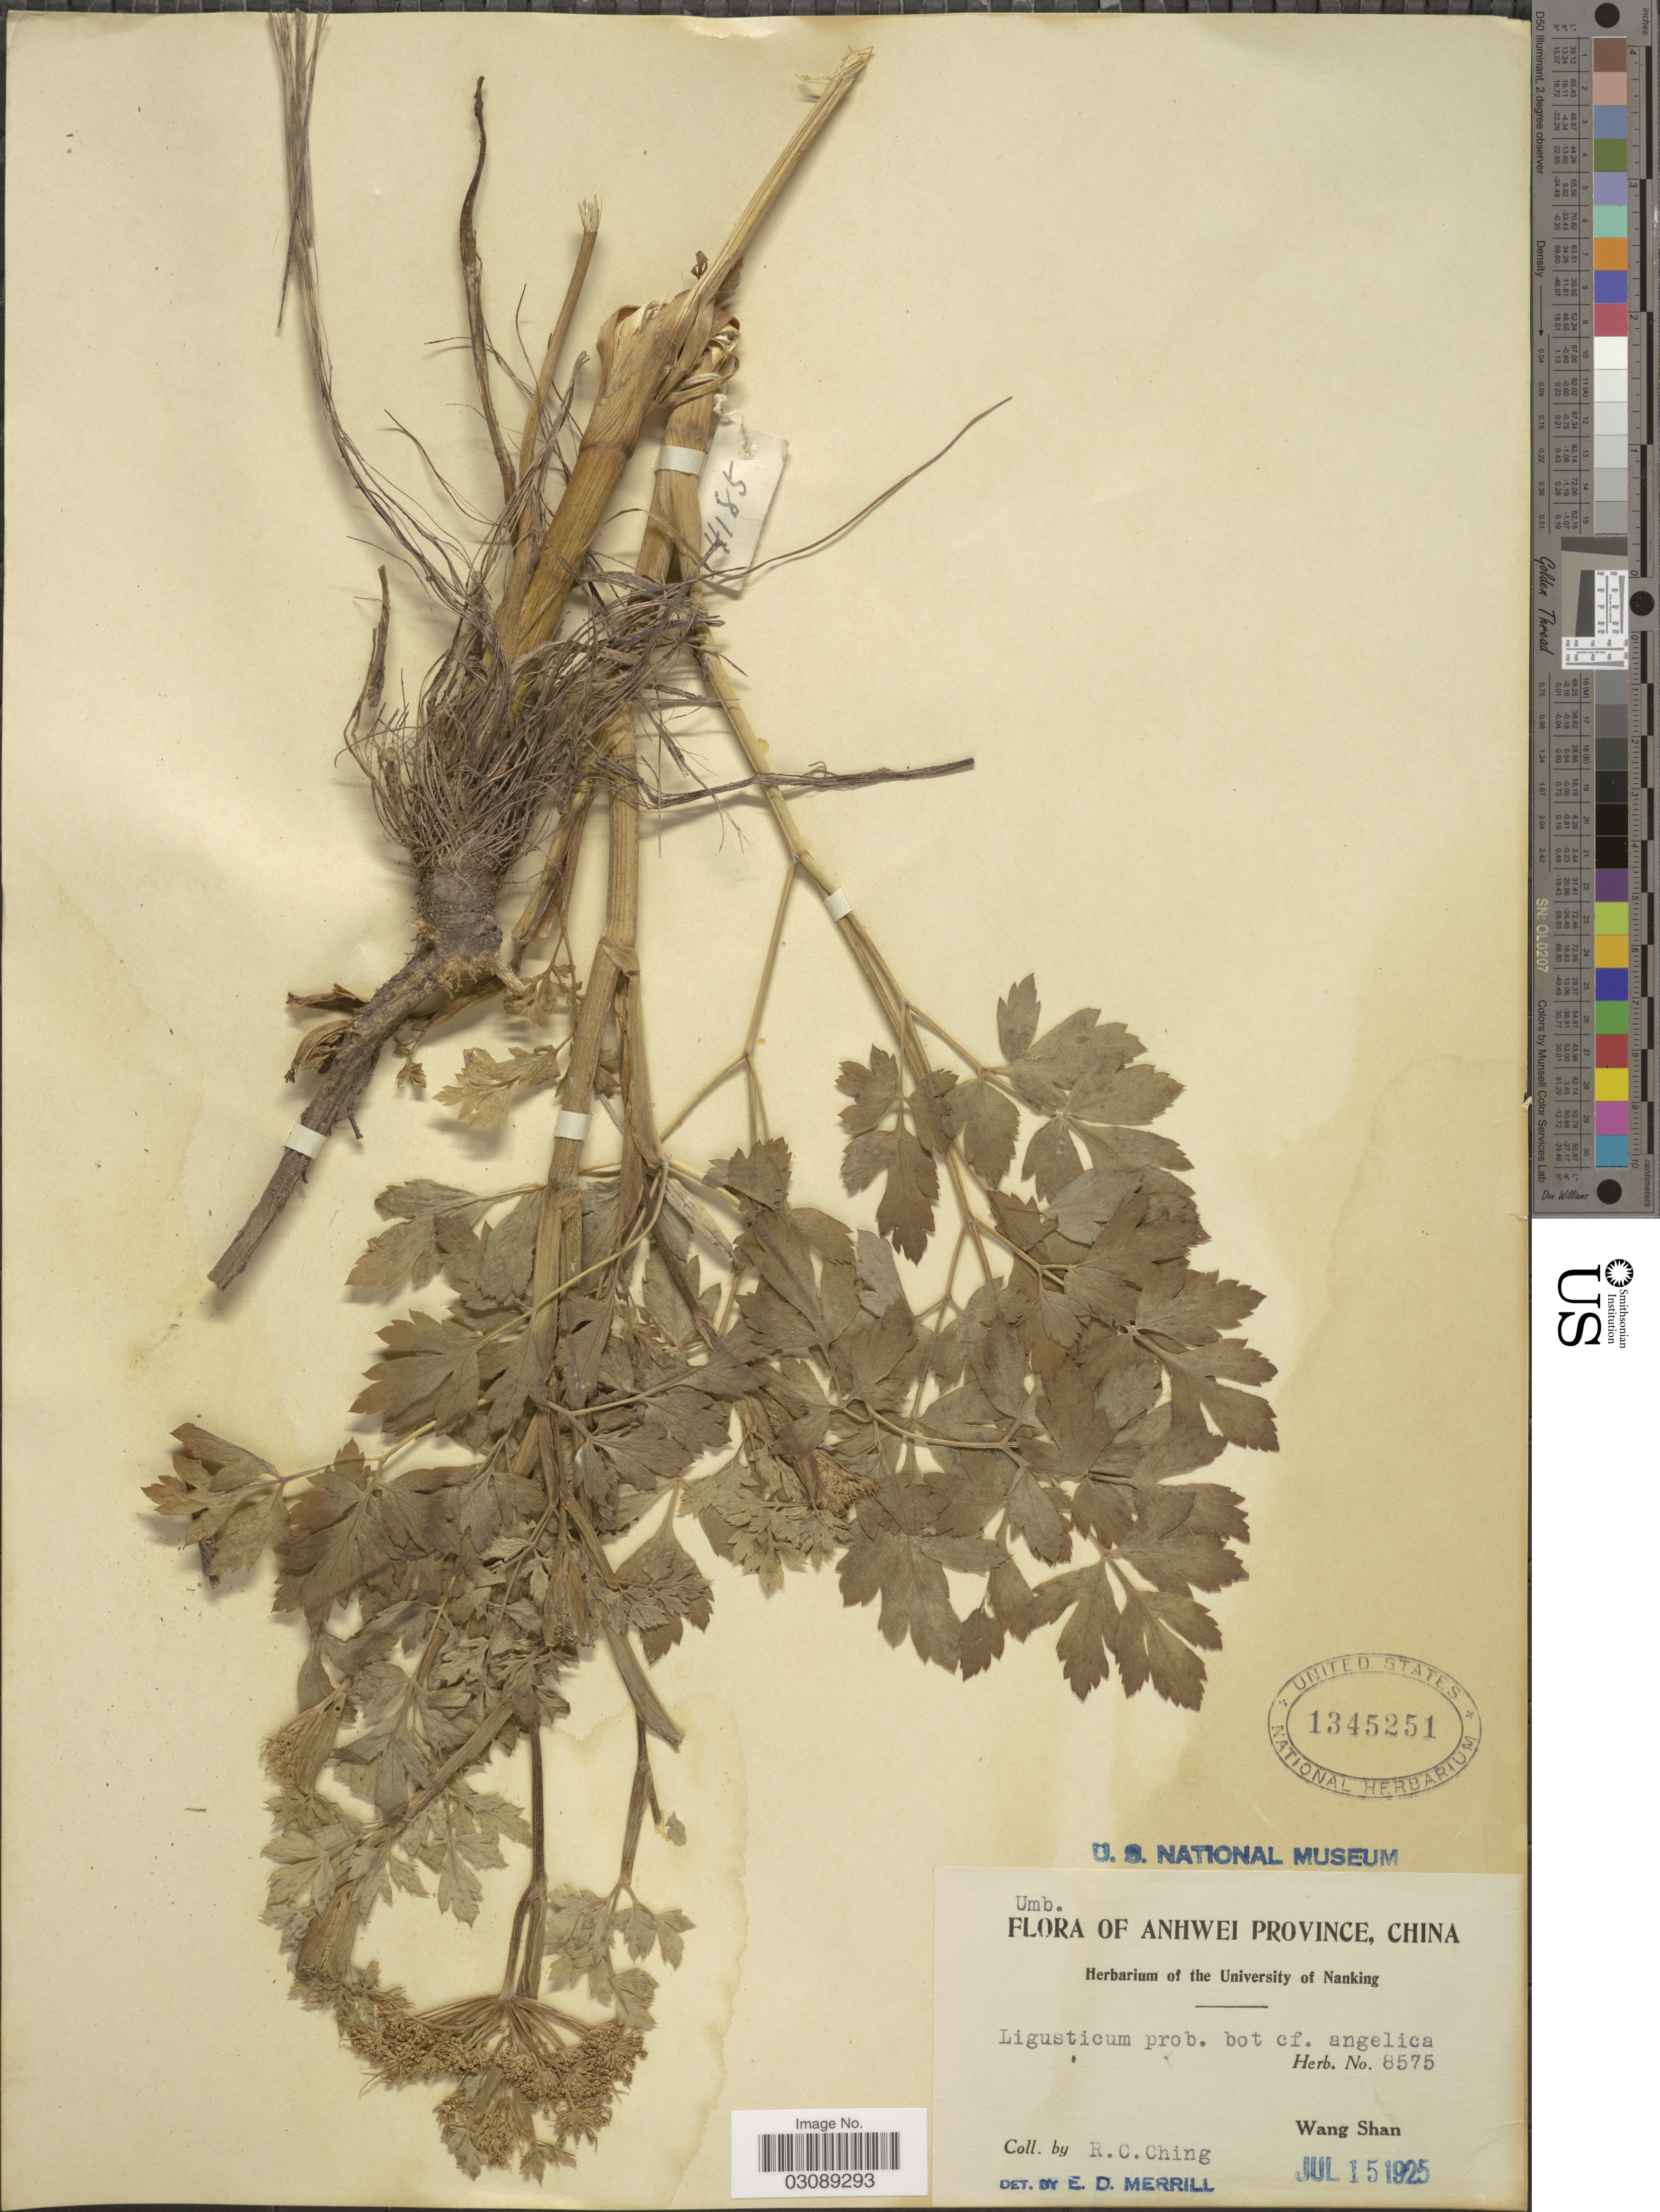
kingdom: Plantae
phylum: Tracheophyta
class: Magnoliopsida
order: Apiales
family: Apiaceae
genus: Ligusticum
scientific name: Ligusticum sp.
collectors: R. C. Ching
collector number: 8575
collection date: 1925-07-15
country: China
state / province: Anhui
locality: Anhwei Province. Wang Shan.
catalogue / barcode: US 1345251